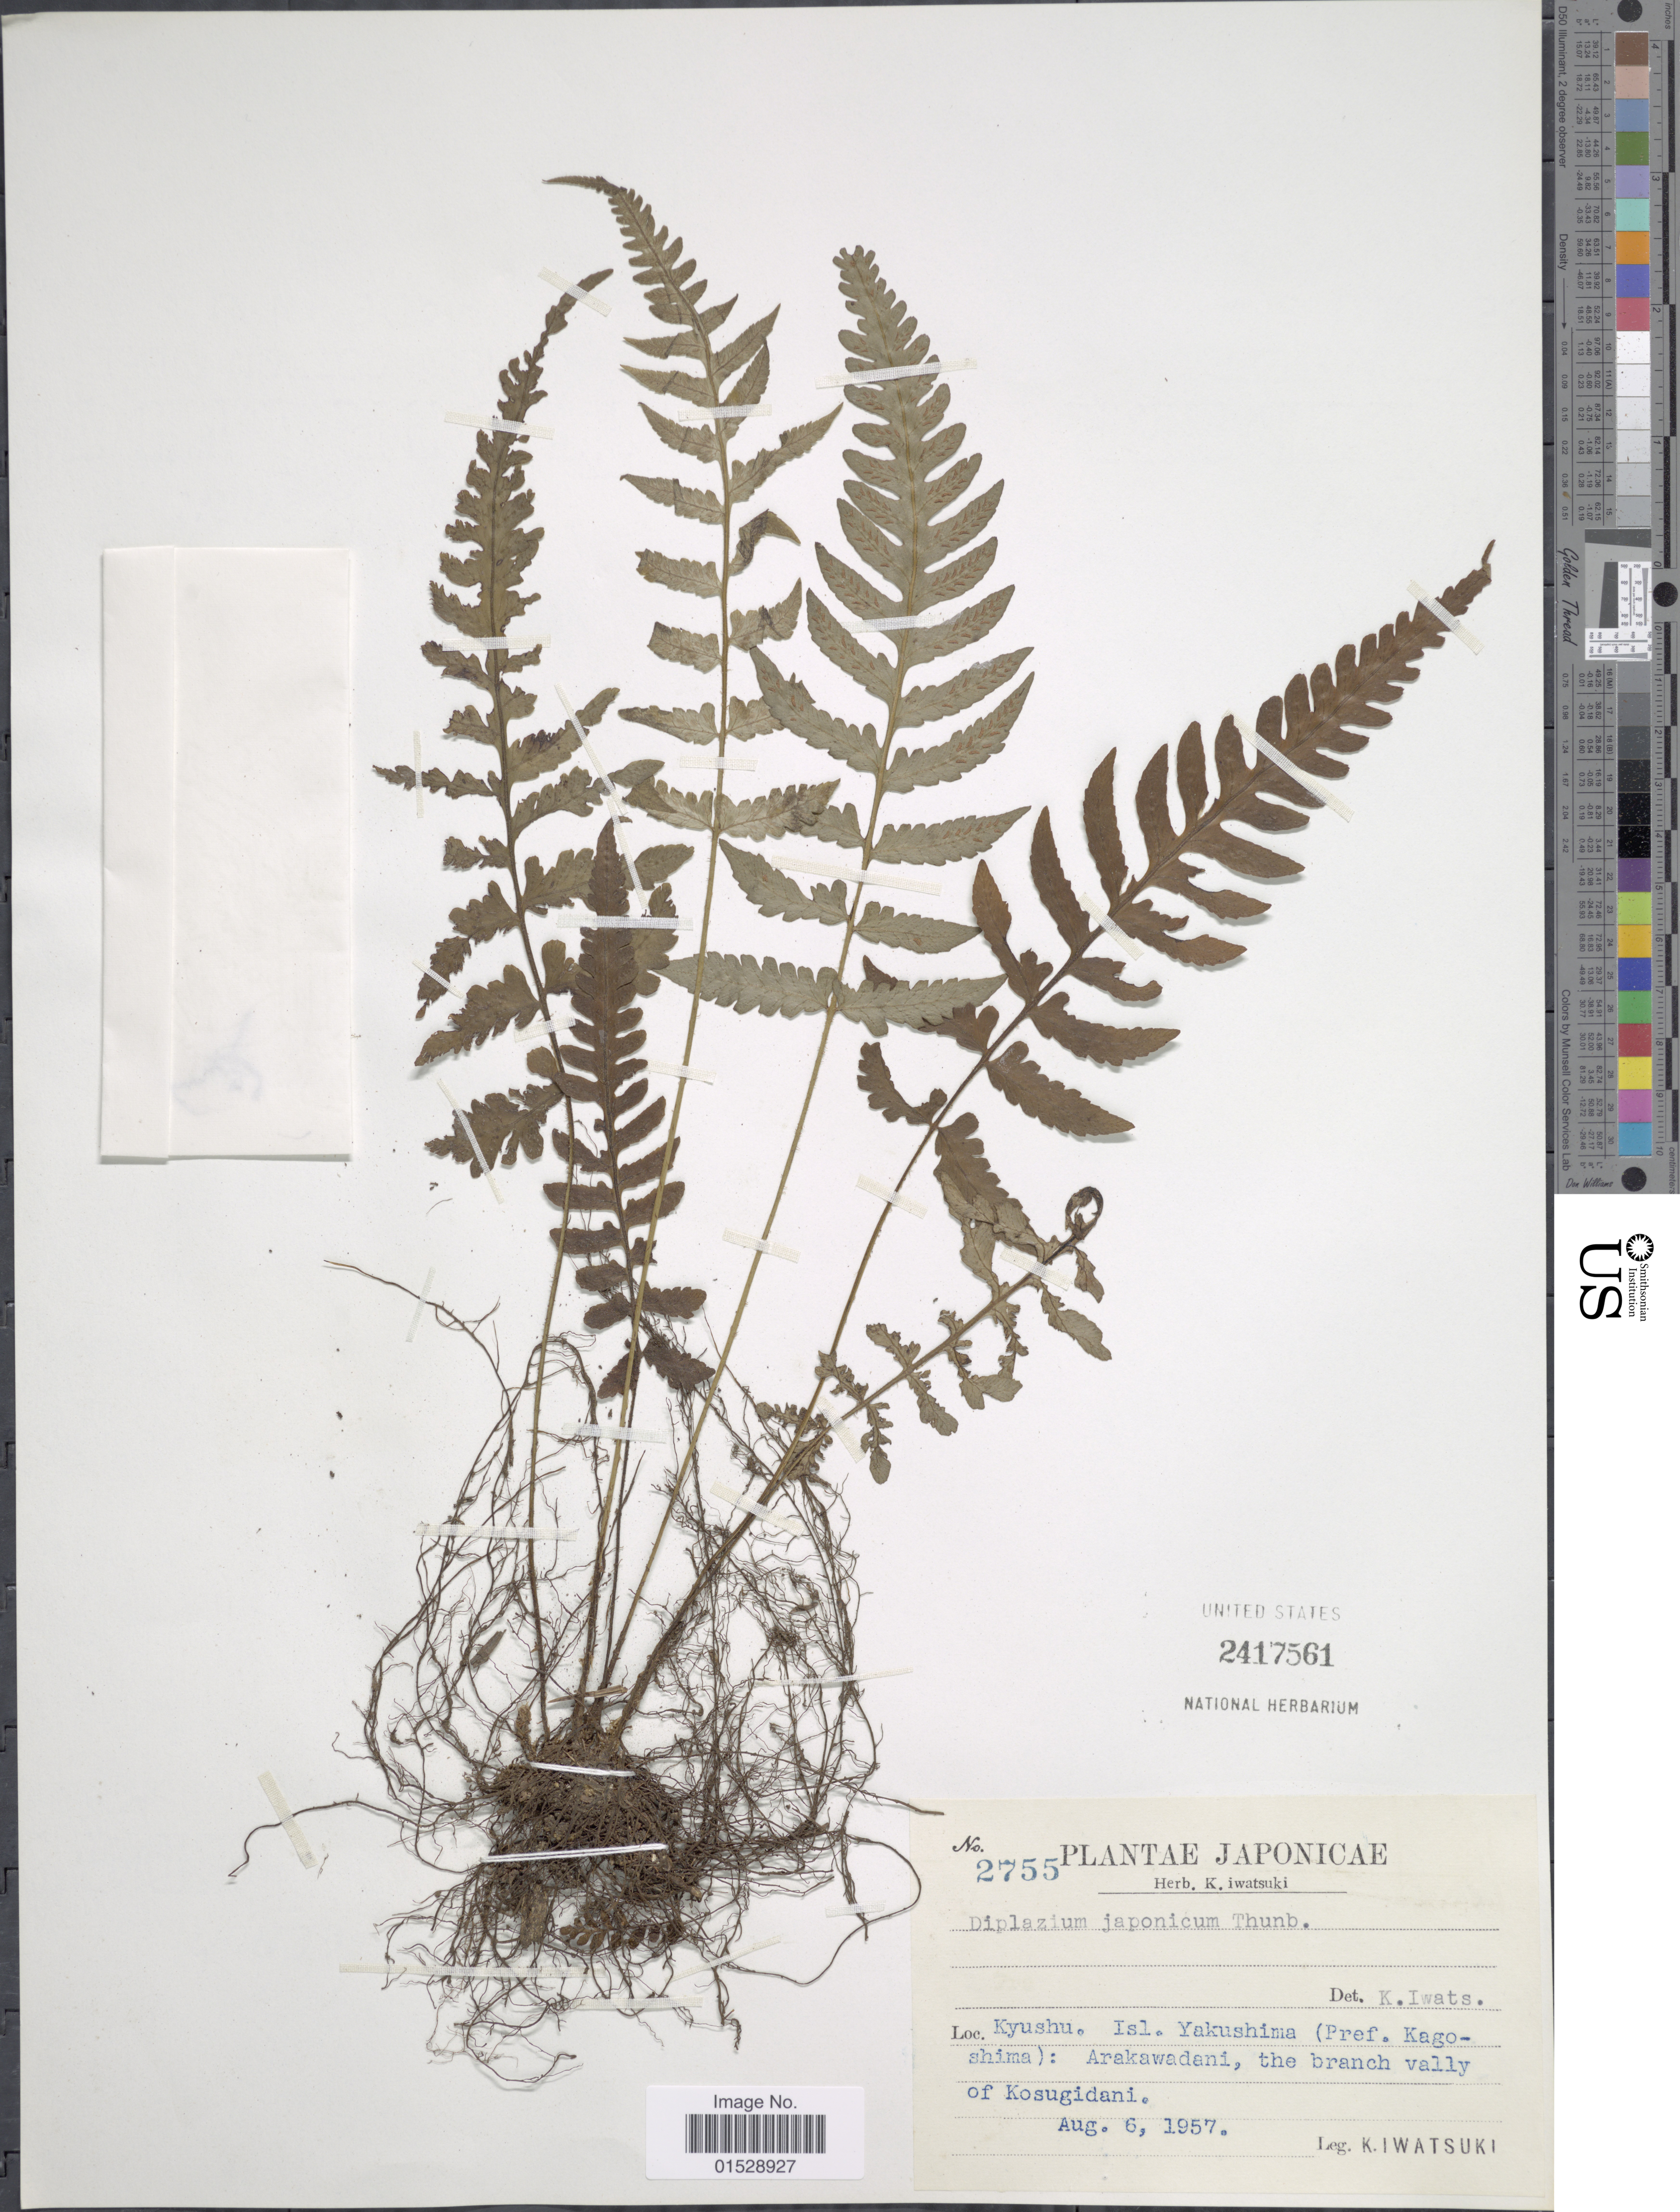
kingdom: Plantae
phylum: Tracheophyta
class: Polypodiopsida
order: Polypodiales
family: Athyriaceae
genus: Deparia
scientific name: Deparia japonica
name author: (Thunb.) M. Kato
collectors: K. Iwatsuki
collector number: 2755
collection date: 1957-08-06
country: Japan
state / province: Kagosima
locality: Japonicae, Kyushu. Isl. Yakushima (Pref. Kagoshima): Arakawadani, the branch valley of Kosugidani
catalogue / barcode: US 2417561